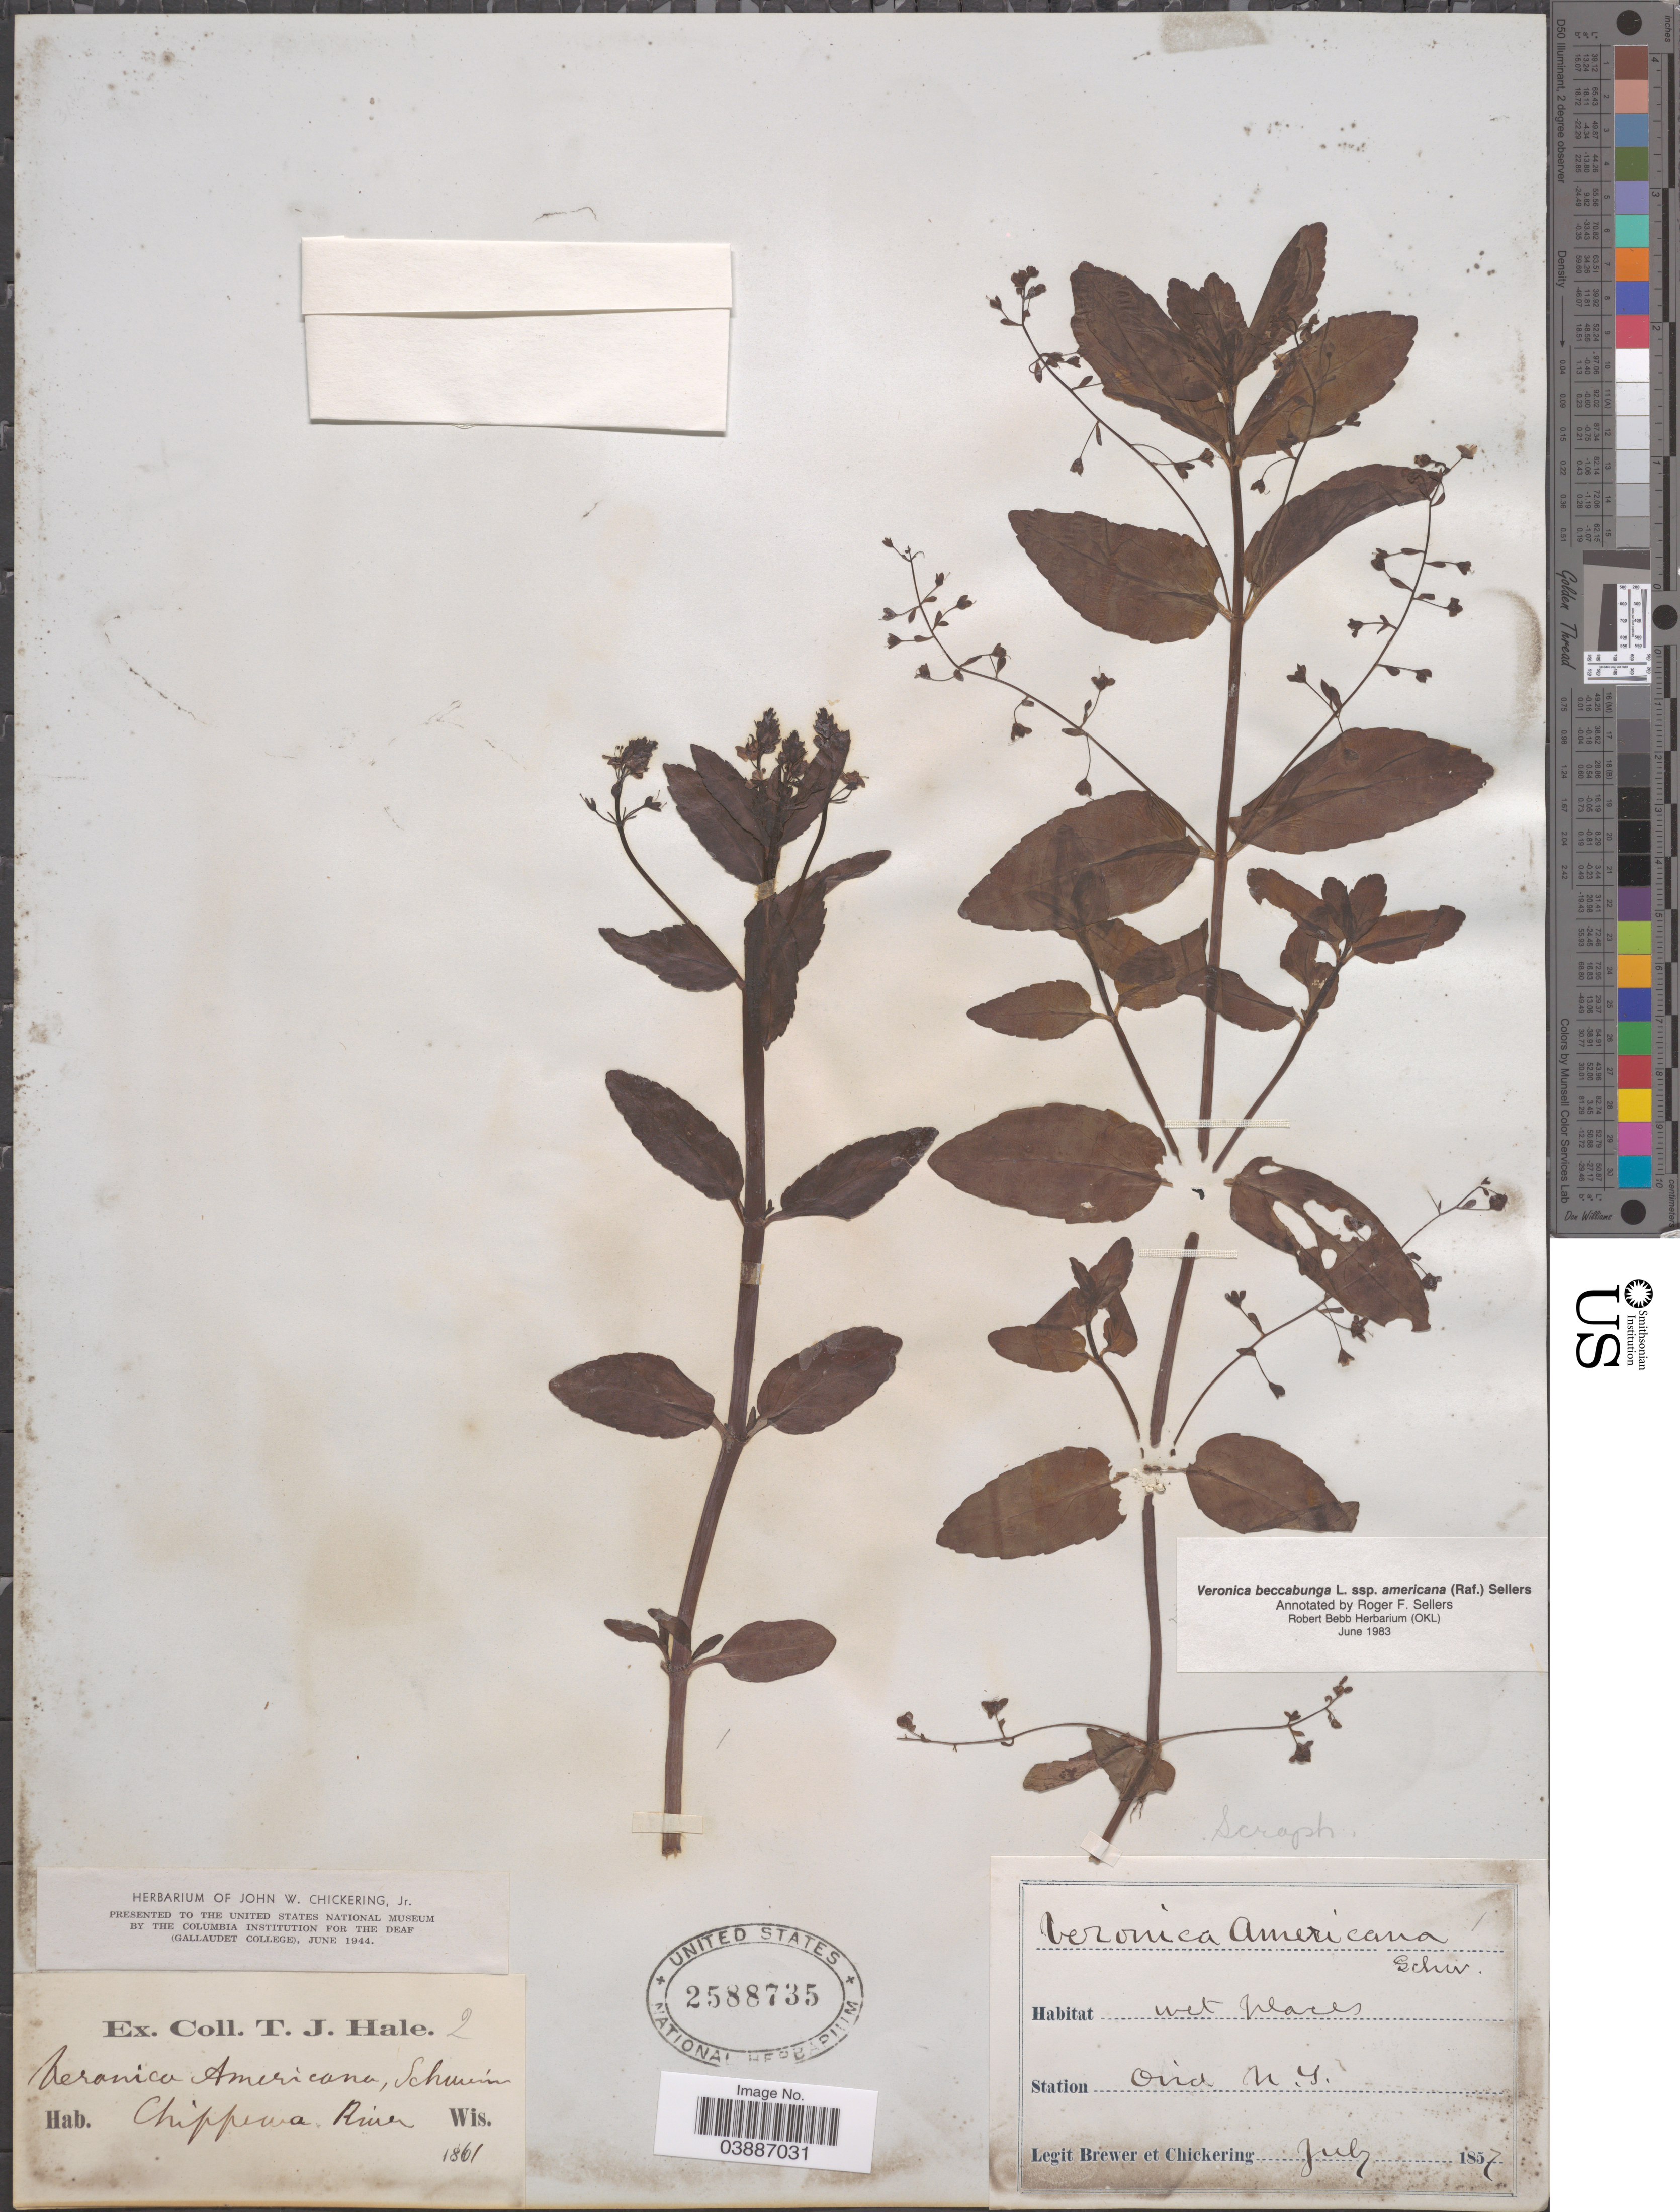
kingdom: Plantae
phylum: Tracheophyta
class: Magnoliopsida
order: Lamiales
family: Plantaginaceae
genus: Veronica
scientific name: Veronica beccabunga subsp. americana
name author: Raf.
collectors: T. Hale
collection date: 1861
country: United States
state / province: Wisconsin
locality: Chippewa River.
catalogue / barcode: US 2588735